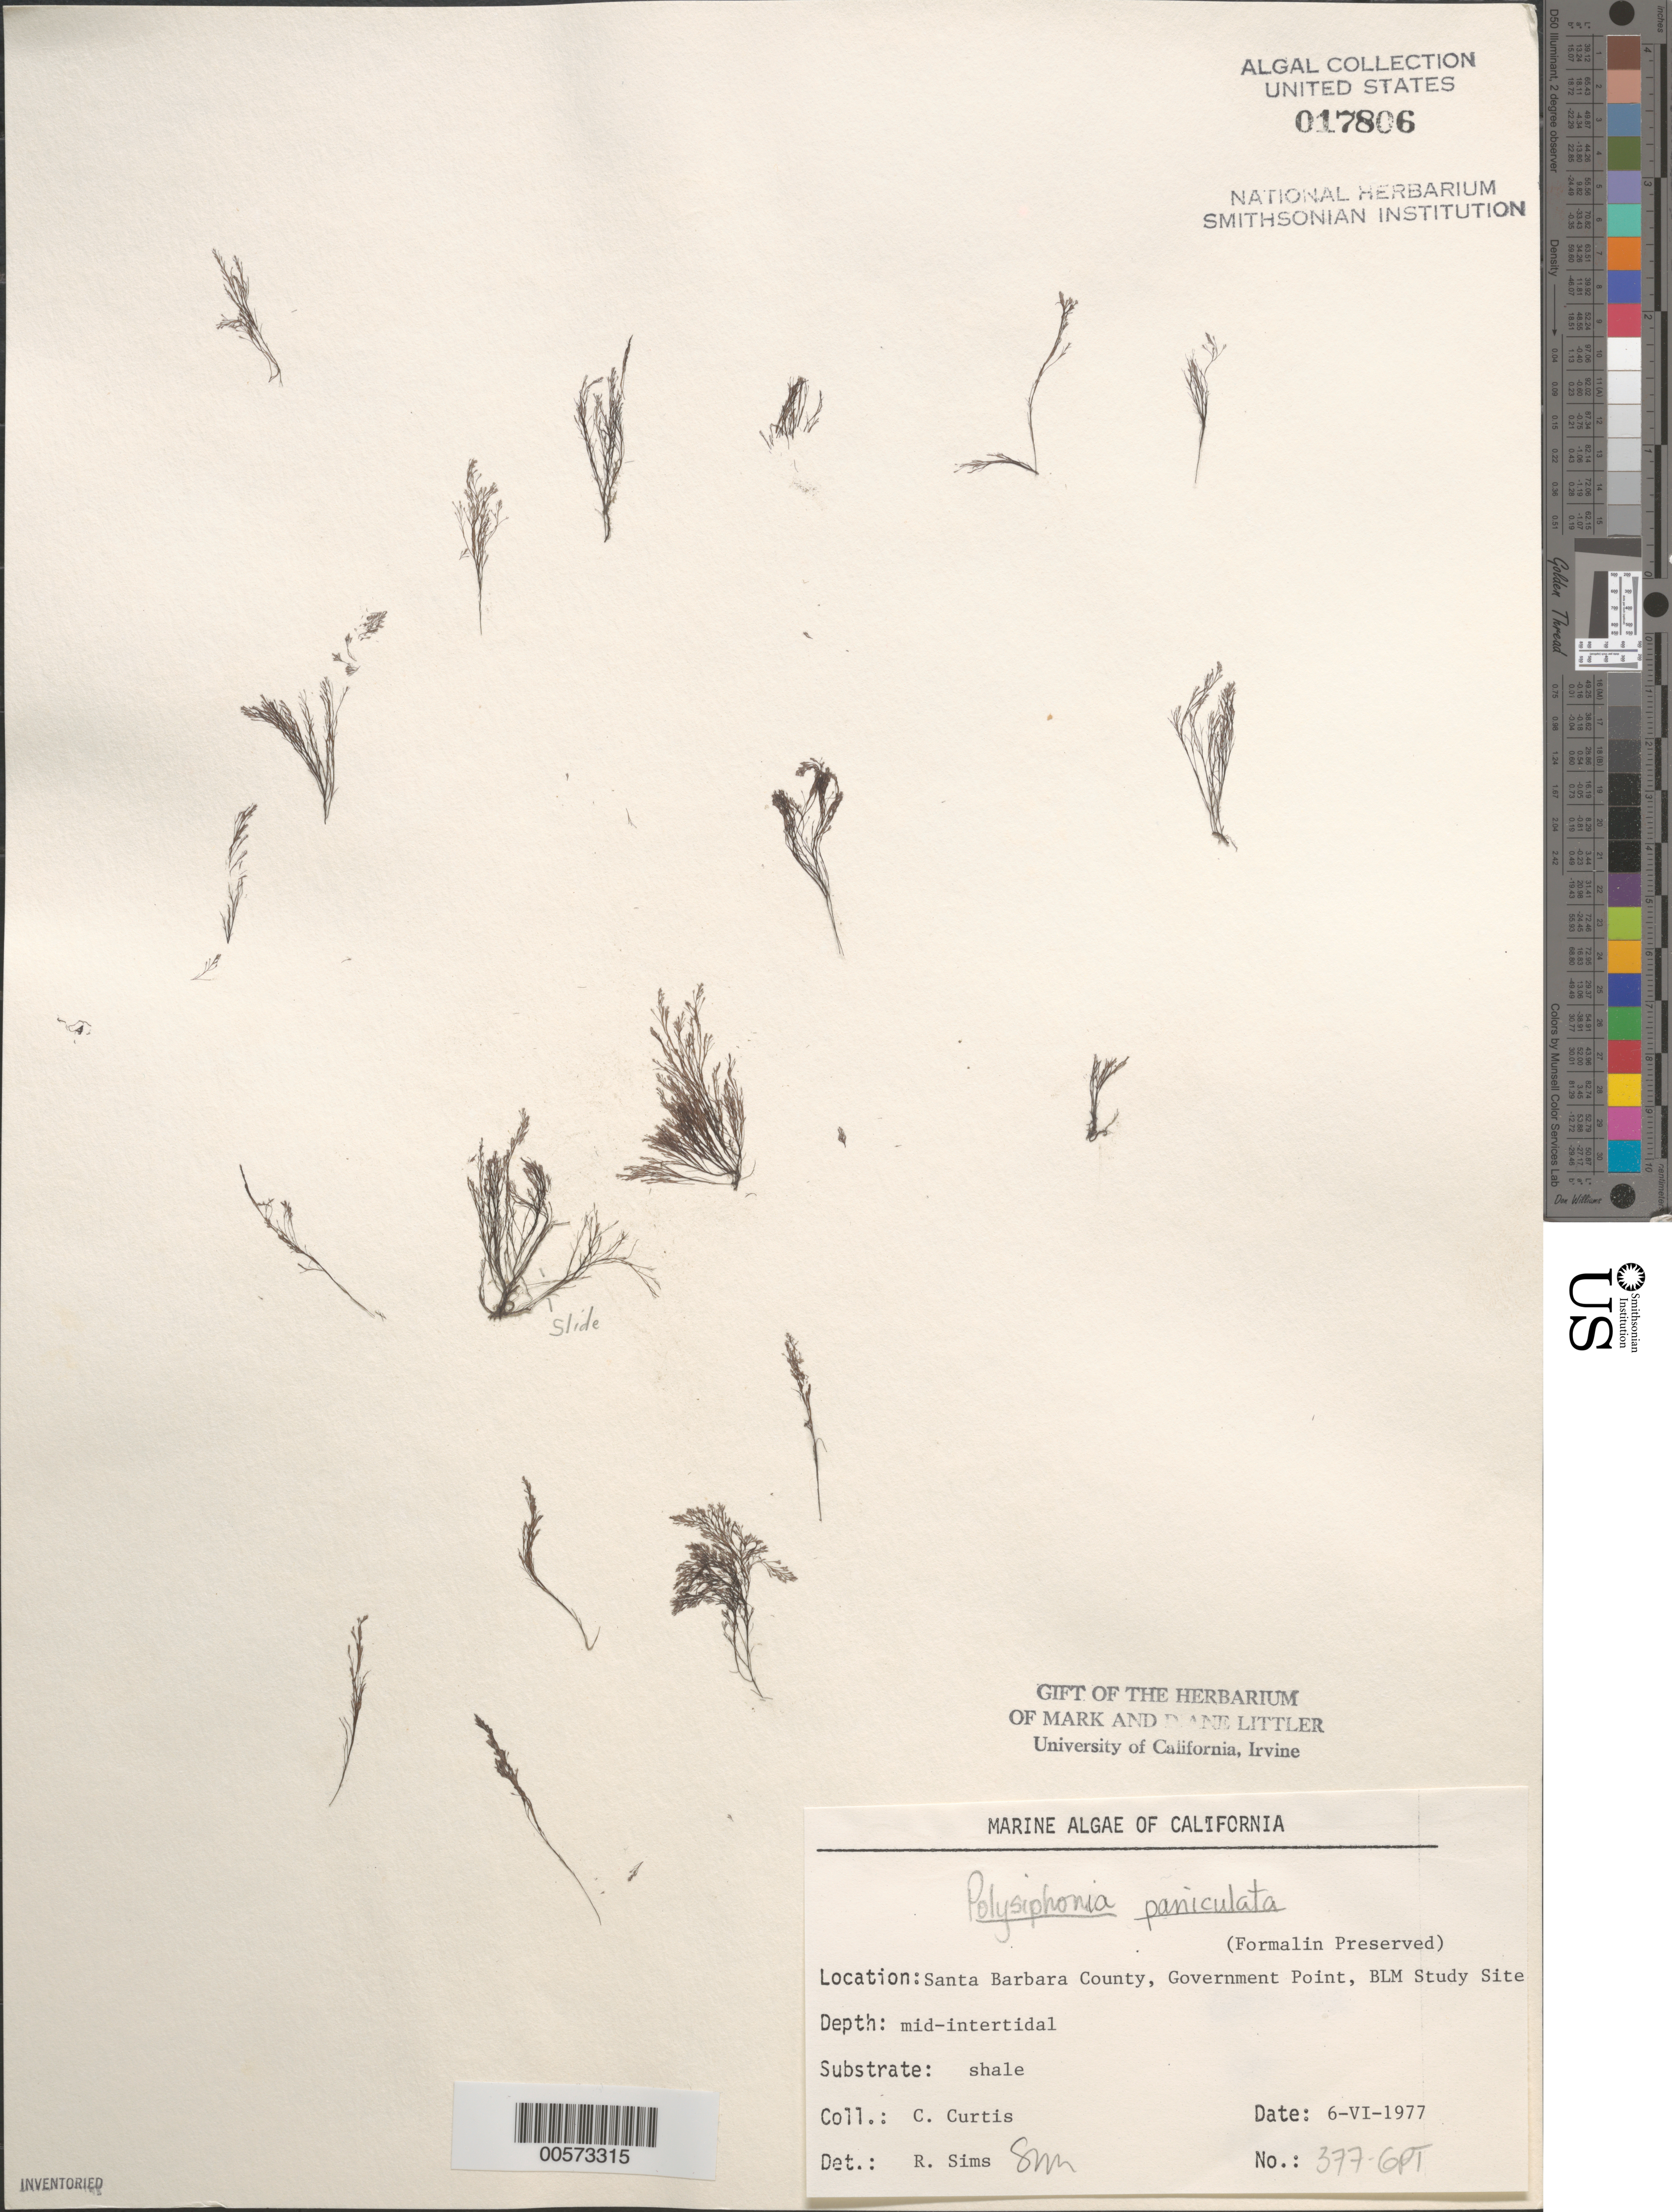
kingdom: Plantae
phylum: Rhodophyta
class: Florideophyceae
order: Ceramiales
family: Rhodomelaceae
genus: Eutrichosiphonia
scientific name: Eutrichosiphonia paniculata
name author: (Mont.) D.E.Bustamante & T.O. Cho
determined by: Algae name updating Project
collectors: C. Curtis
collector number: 377-gpt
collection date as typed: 06 Jun 1977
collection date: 1977-06-06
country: United States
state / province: California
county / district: Santa Barbara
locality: Government Point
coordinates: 34 26'31"N, 120 24'06"W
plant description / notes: BLM-SOCALBIGHT Rocky Intertidal Survey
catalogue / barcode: US 17806